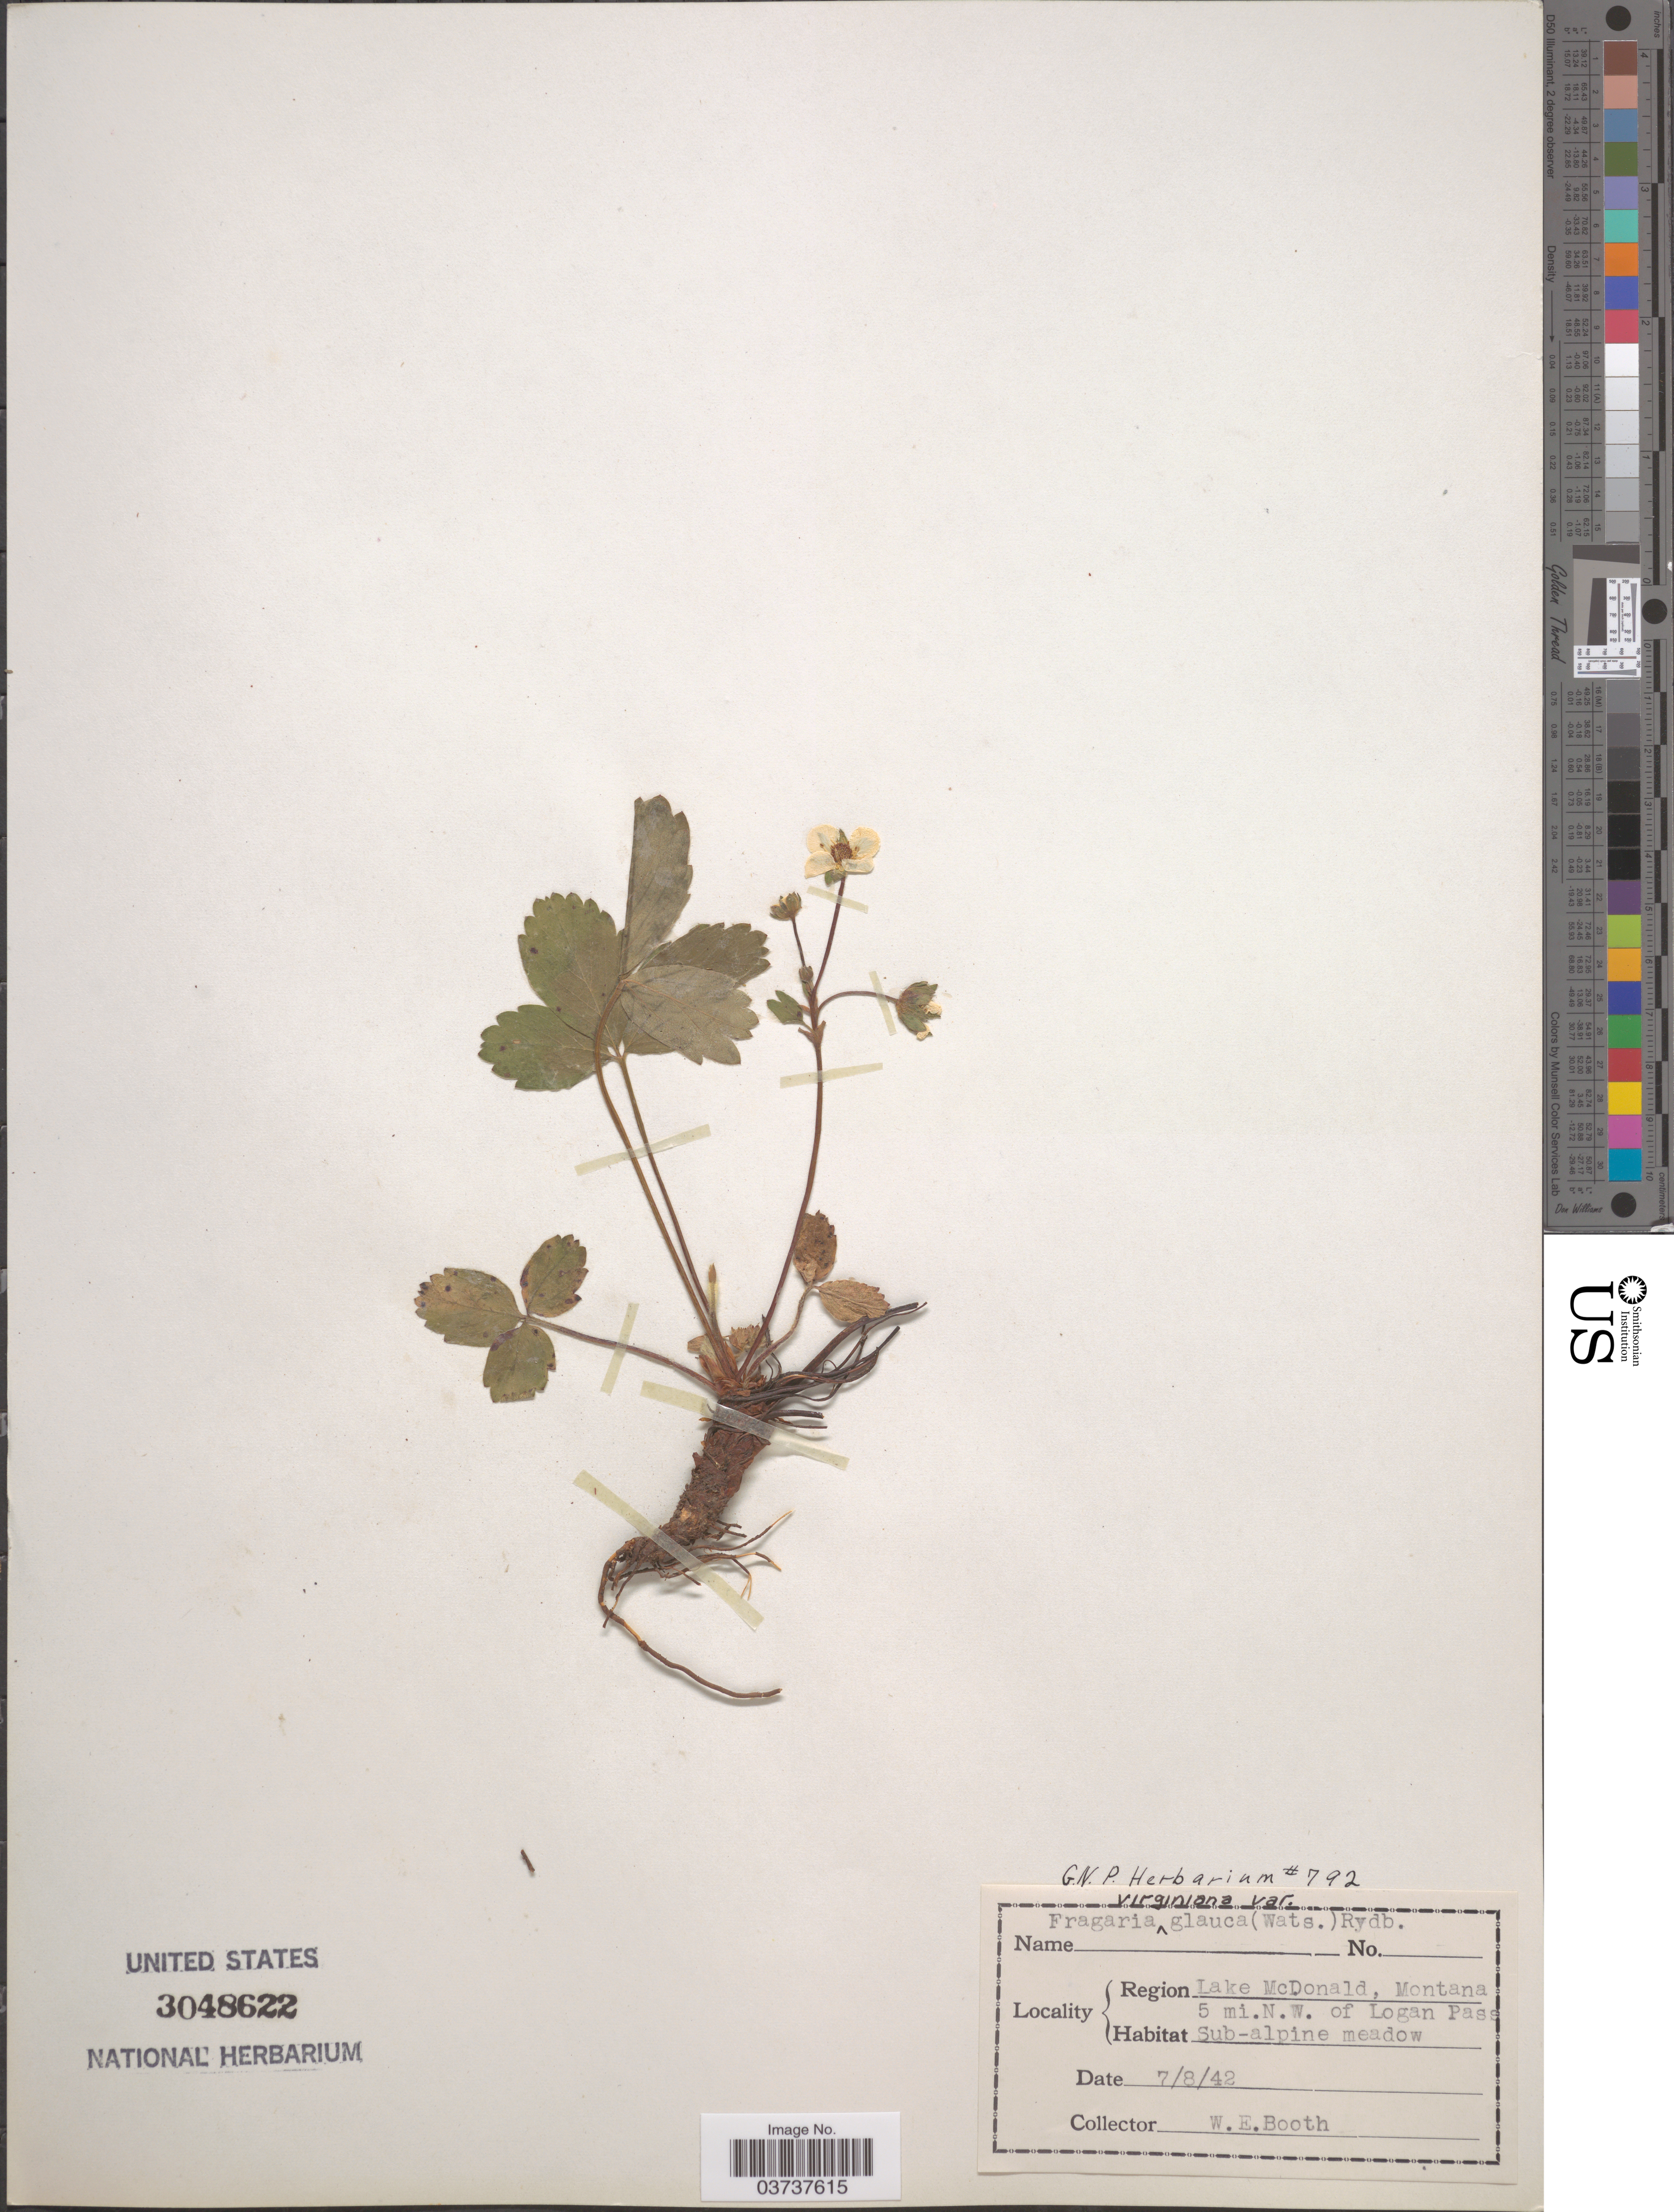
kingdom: Plantae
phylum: Tracheophyta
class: Magnoliopsida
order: Rosales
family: Rosaceae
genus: Fragaria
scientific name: Fragaria virginiana subsp. glauca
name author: (S. Watson) Staudt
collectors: W. Booth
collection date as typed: Transcribed d/m/y: 8/7/42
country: United States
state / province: Montana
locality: Region Lake McDonald, 5 mi. N.W. of Logan Pass.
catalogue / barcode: US 3048622